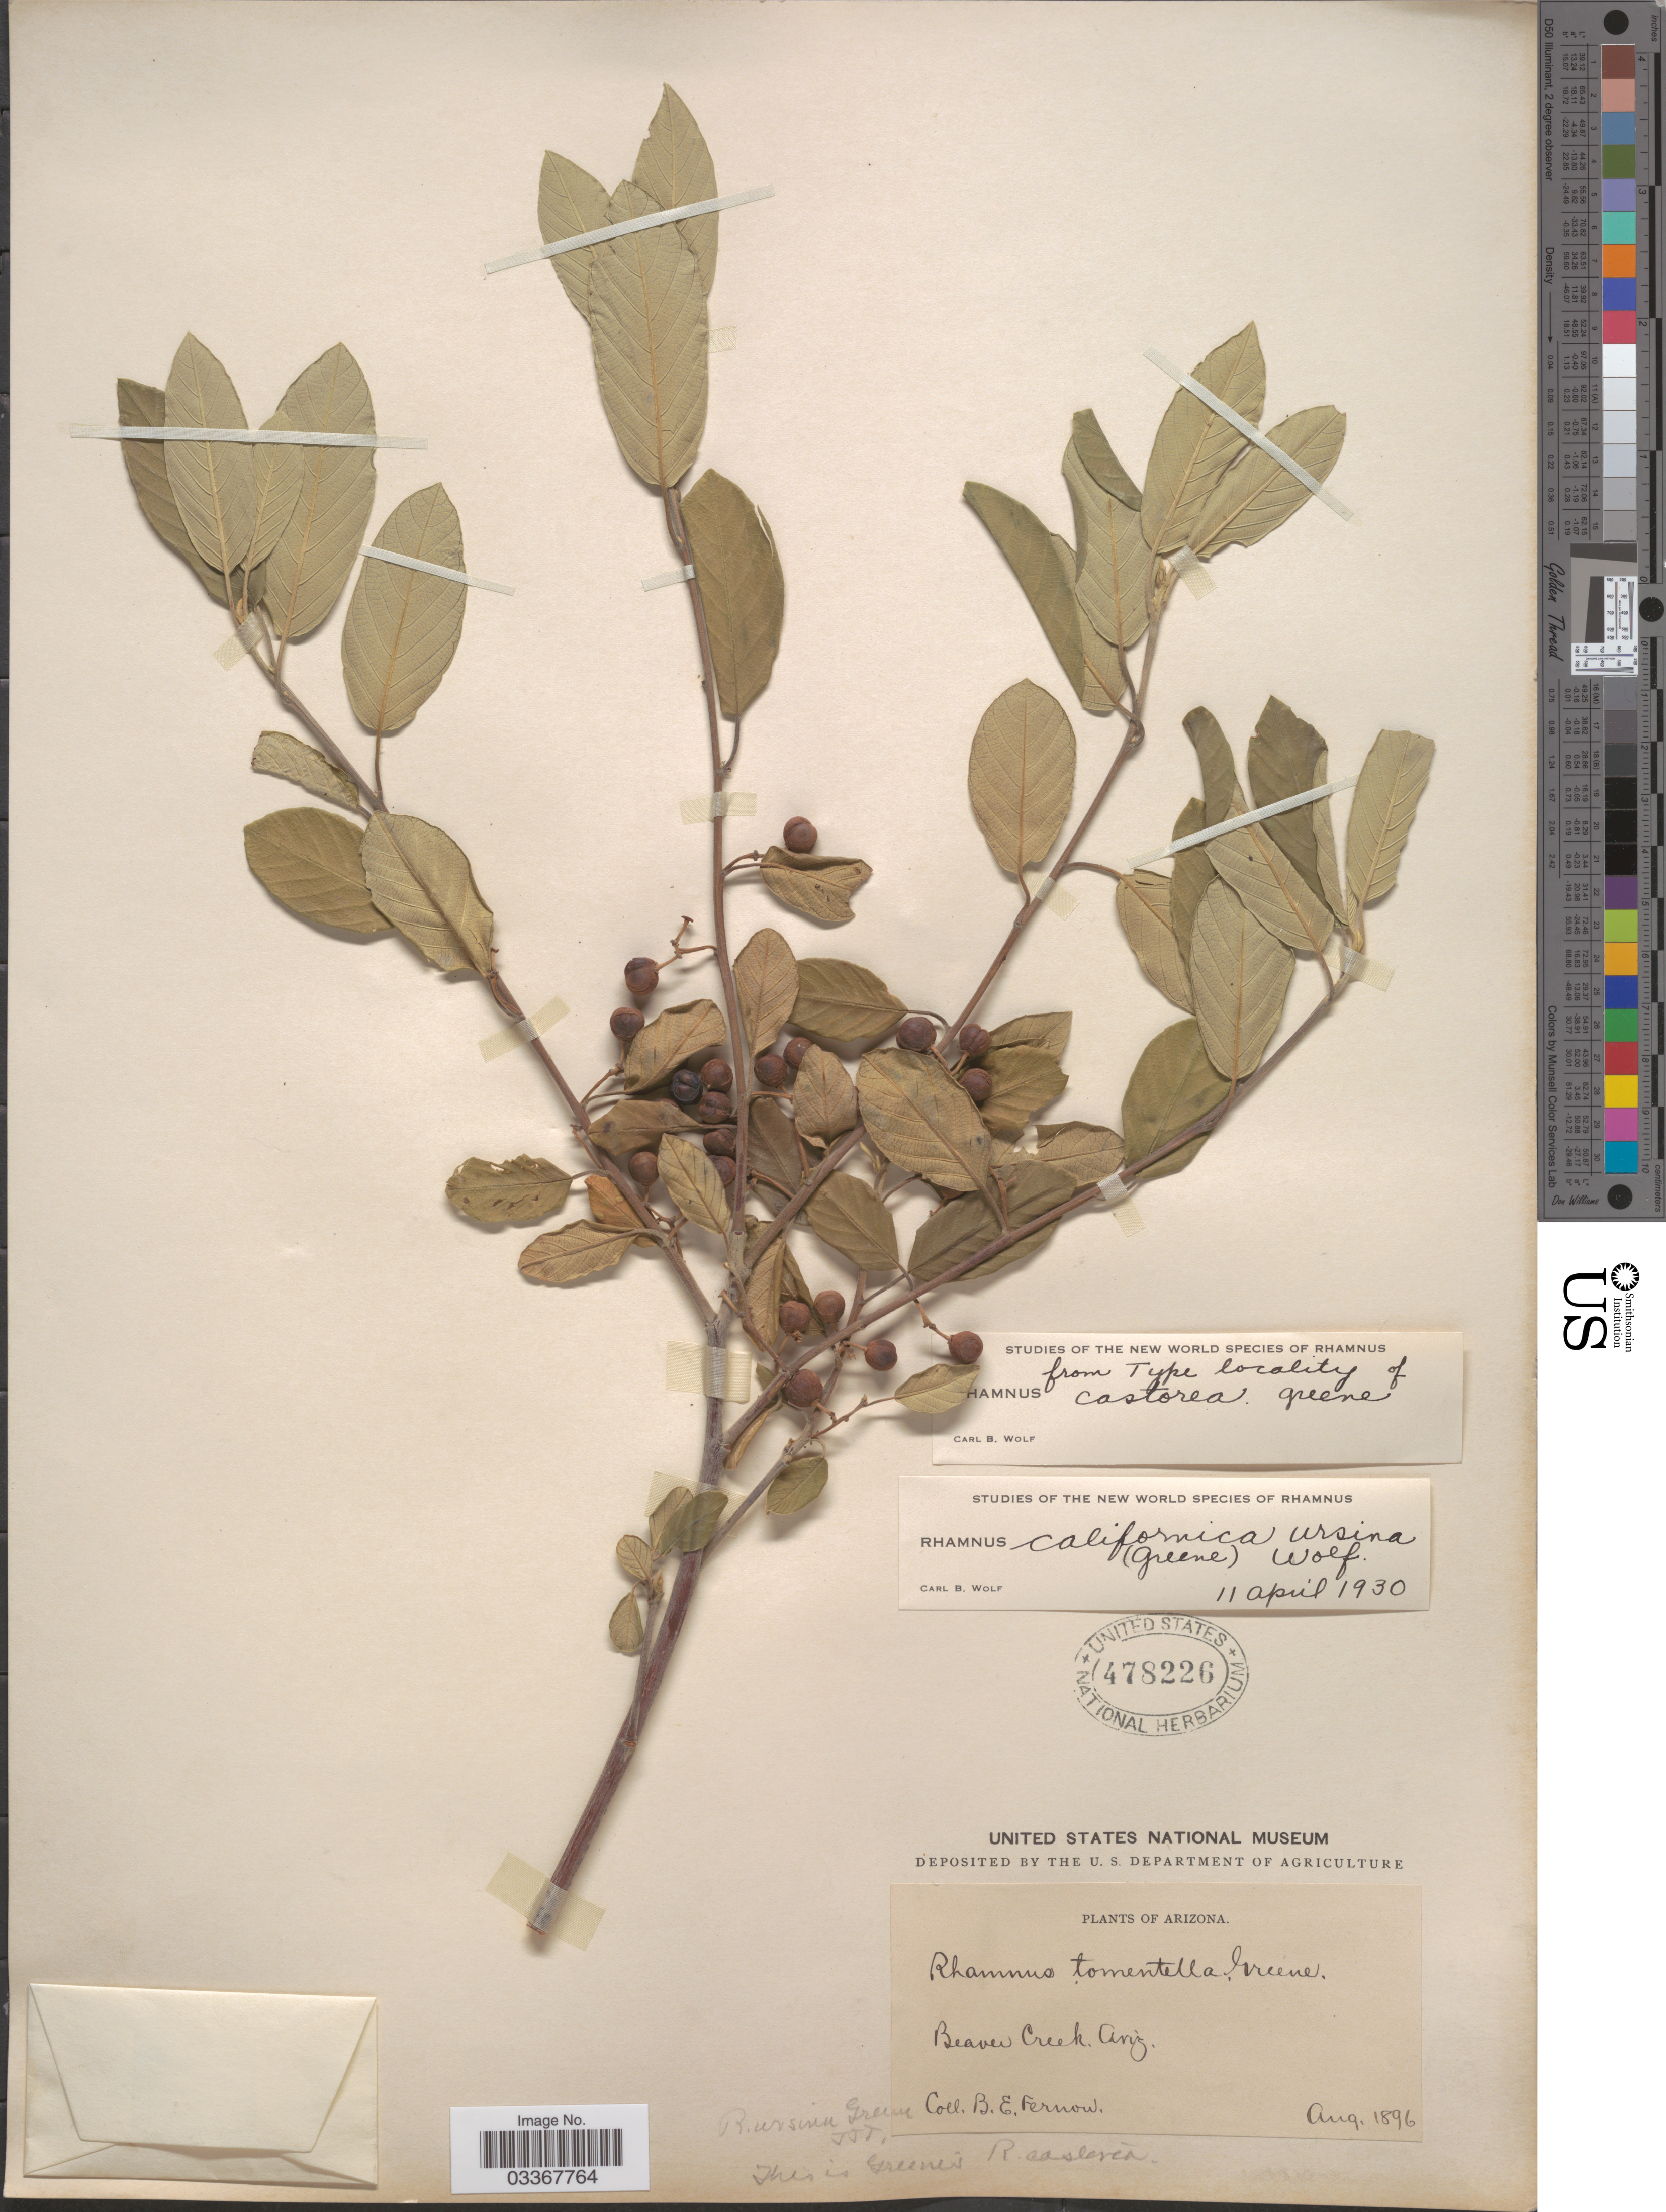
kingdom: Plantae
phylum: Tracheophyta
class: Magnoliopsida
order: Rosales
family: Rhamnaceae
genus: Frangula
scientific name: Frangula californica subsp. ursina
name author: (Greene) Kartesz & Gandhi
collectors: B. Fernow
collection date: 1896-08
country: United States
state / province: Arizona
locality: Beaver Creek.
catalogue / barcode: US 478226